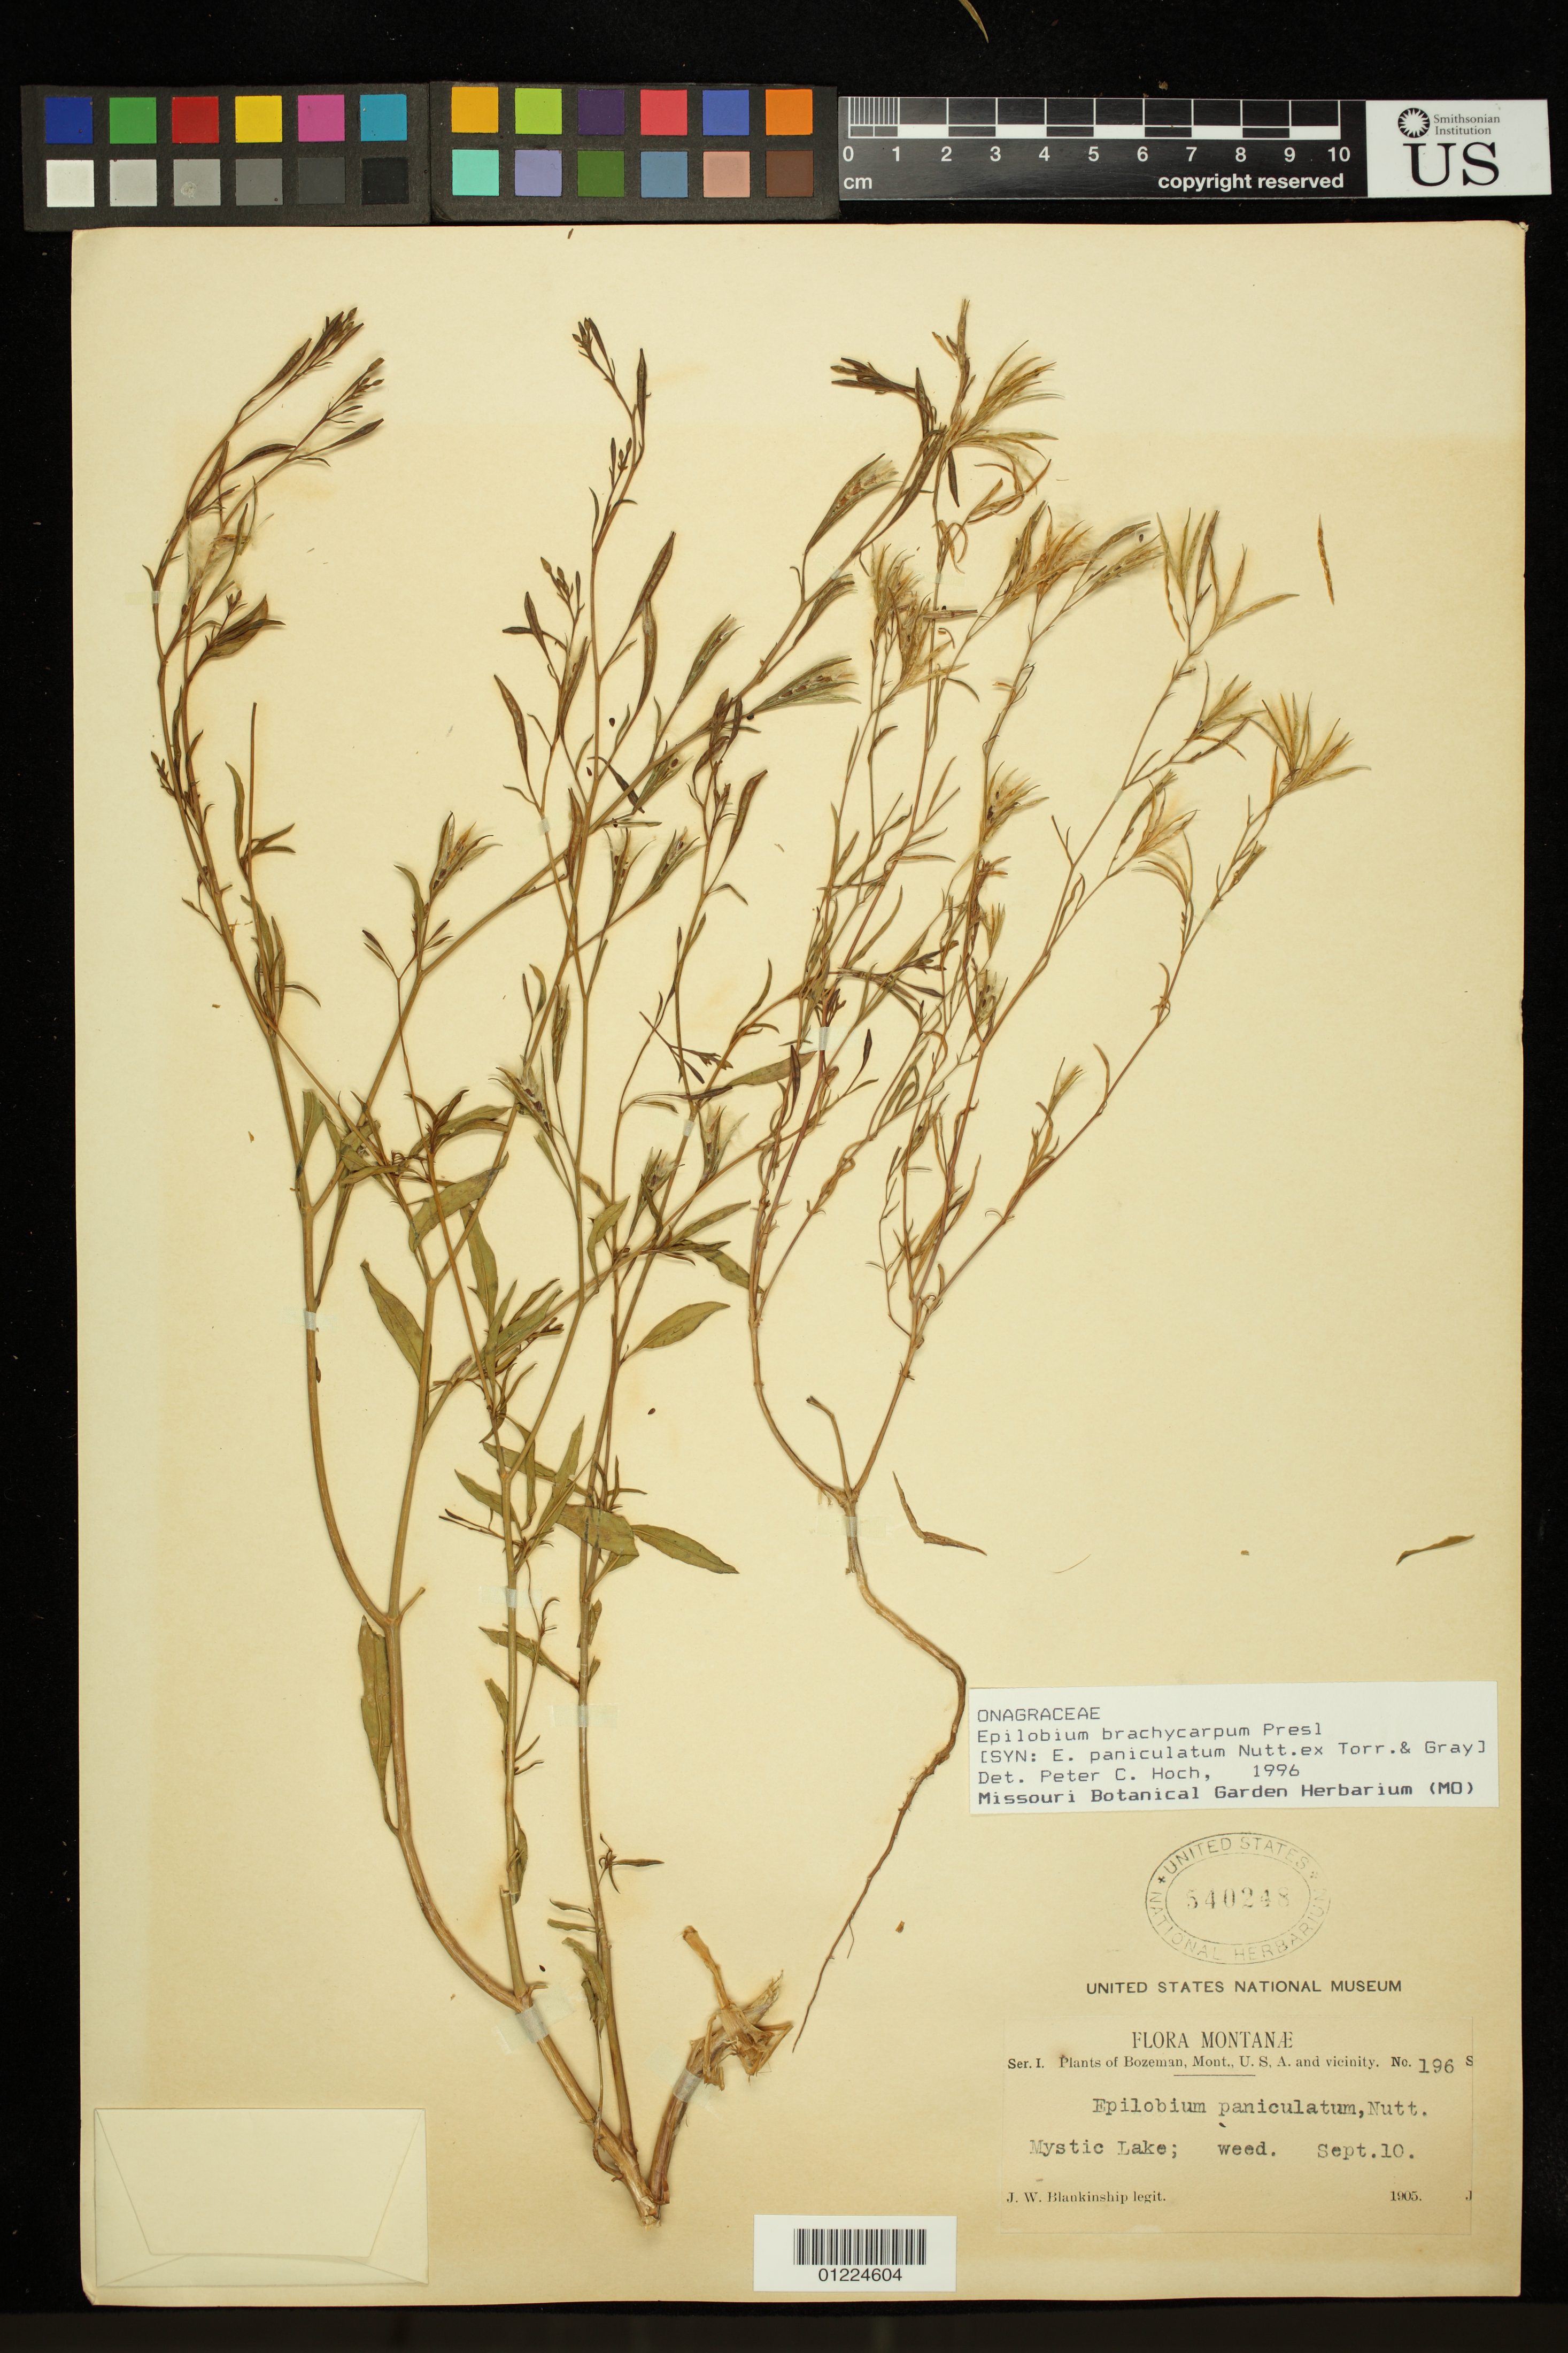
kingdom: Plantae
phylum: Tracheophyta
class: Magnoliopsida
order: Myrtales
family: Onagraceae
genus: Epilobium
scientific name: Epilobium brachycarpum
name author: C. Presl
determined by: Hoch, P. C.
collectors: J. W. Blankinship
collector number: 196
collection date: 1905-09-10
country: United States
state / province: Montana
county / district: Gallatin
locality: Bozeman and vicinity, Mystic Lake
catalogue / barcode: US 540248